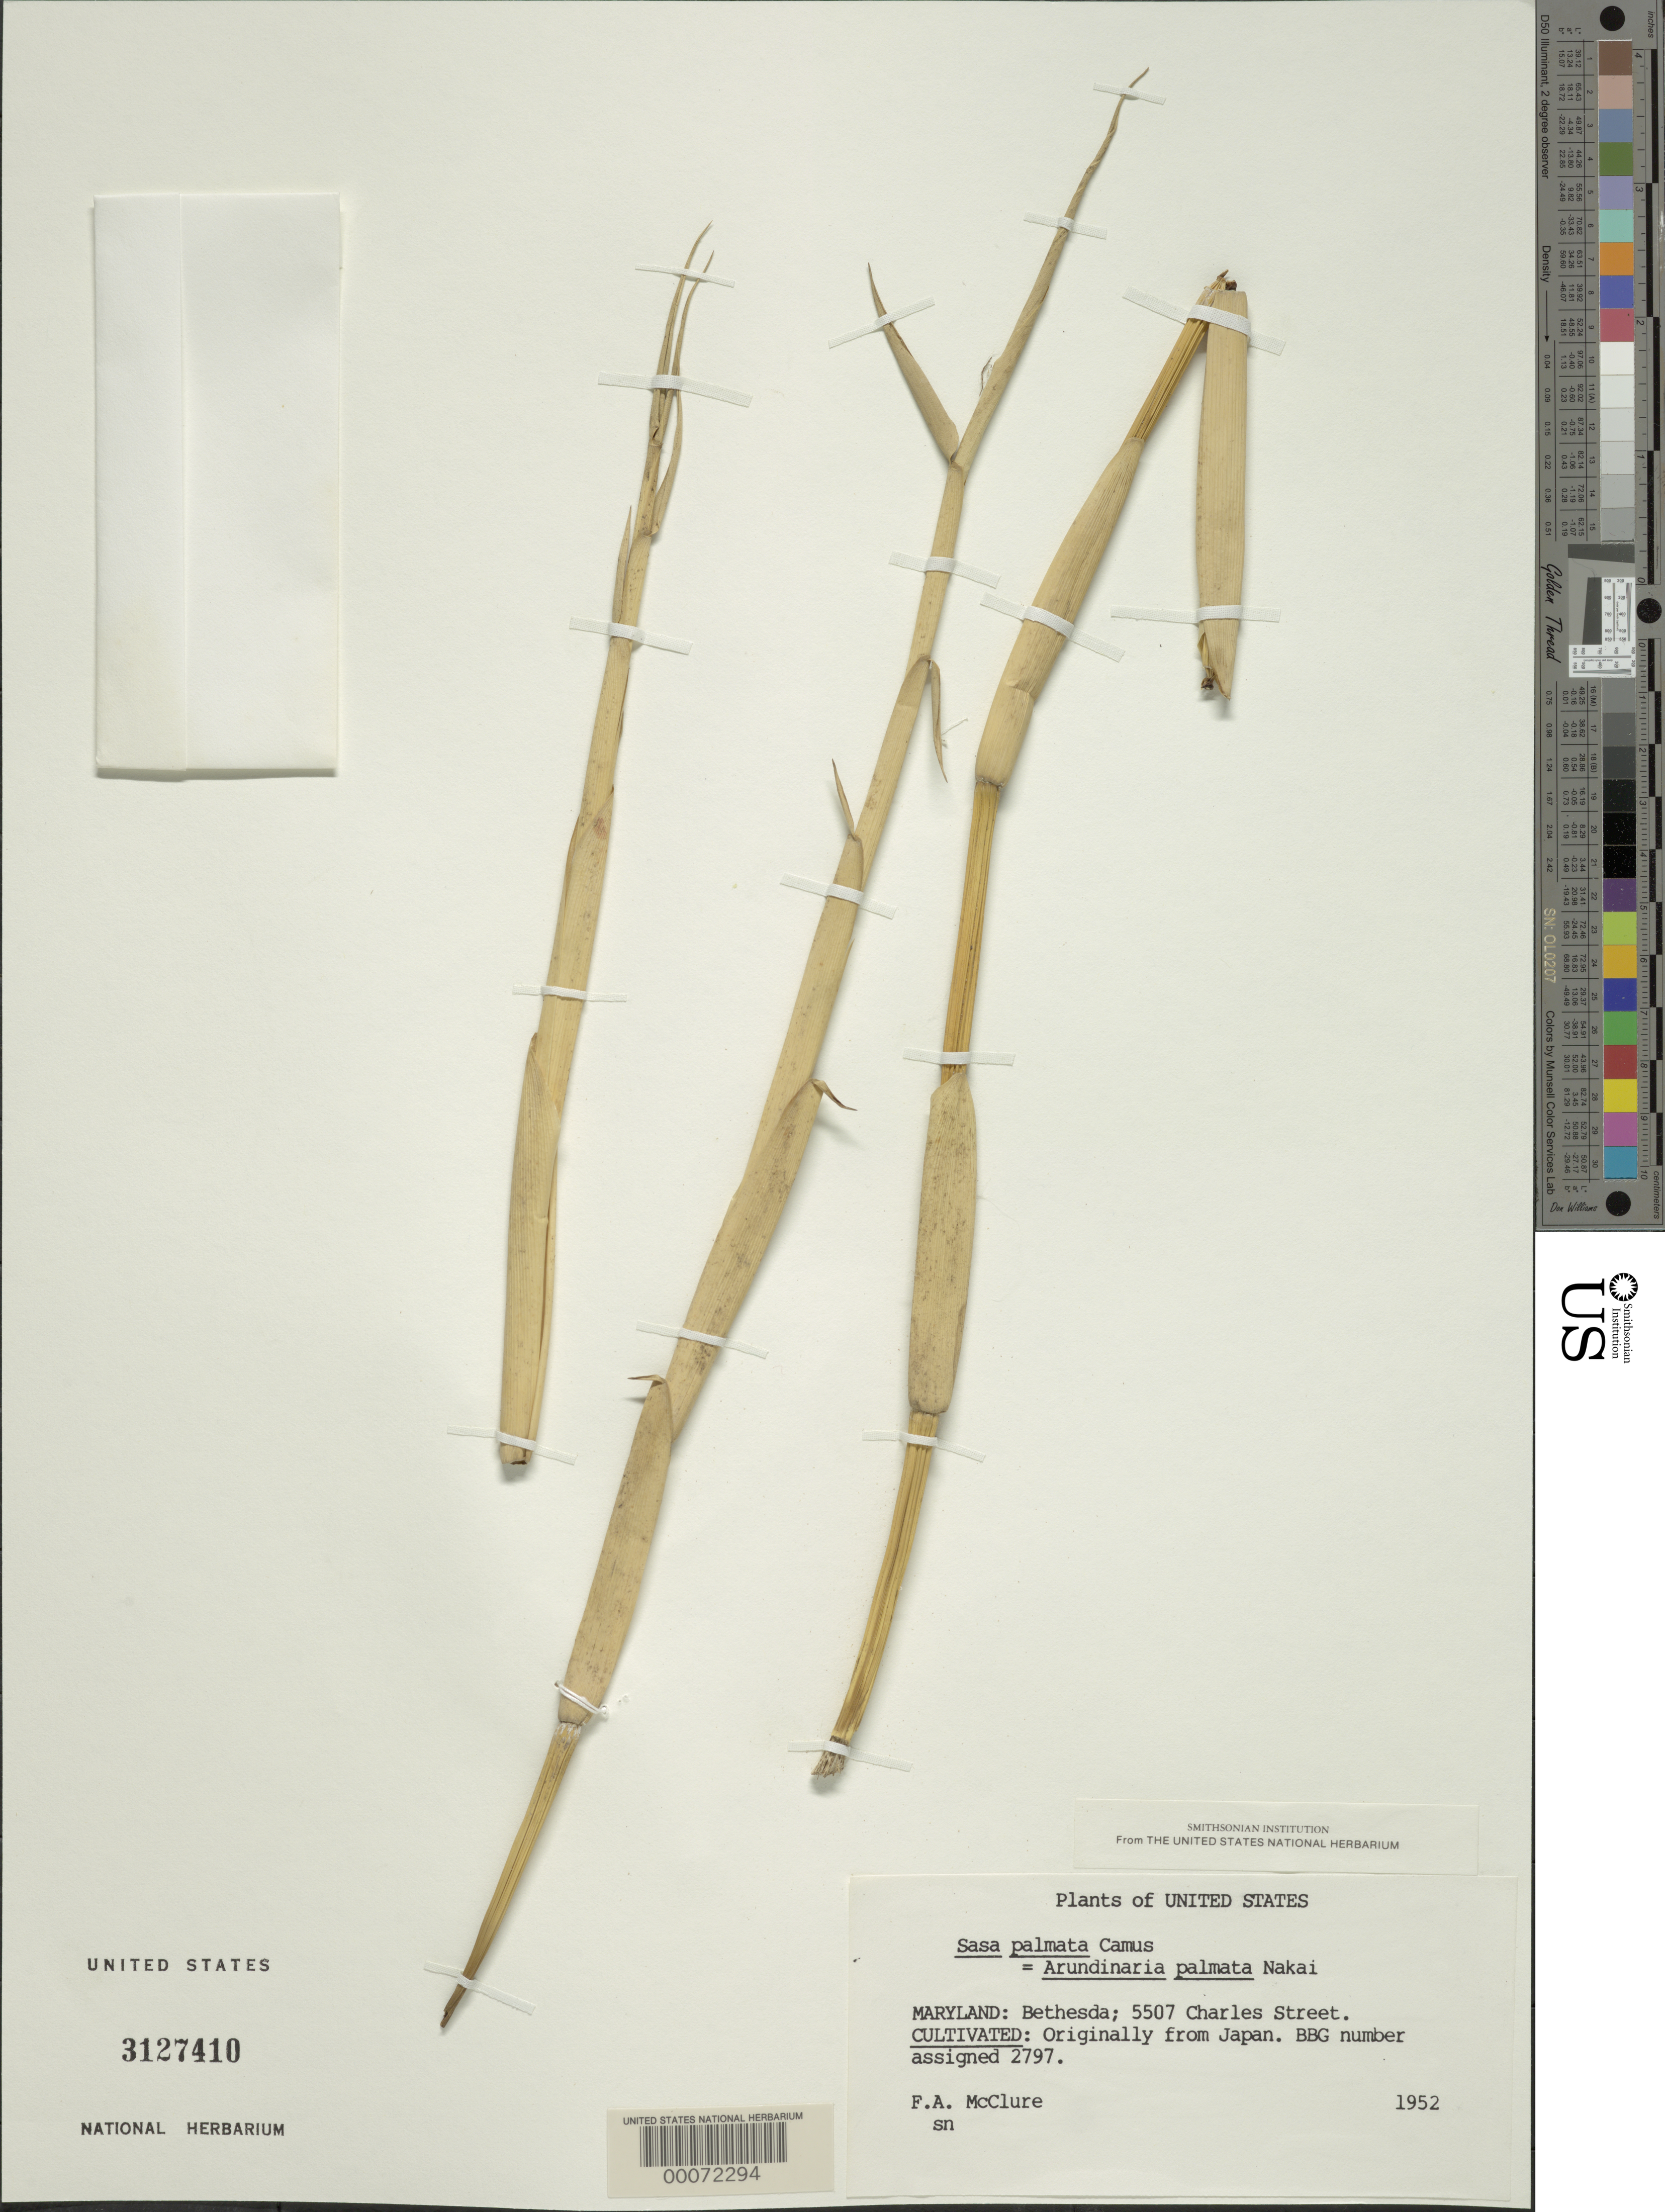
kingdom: Plantae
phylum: Tracheophyta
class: Liliopsida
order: Poales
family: Poaceae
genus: Arundinaria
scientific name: Arundinaria palmata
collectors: F. A. McClure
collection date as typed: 1952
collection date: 1952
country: United States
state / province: Maryland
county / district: Montgomery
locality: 5507 Charles Street, Bethesda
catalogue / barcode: US 3127410